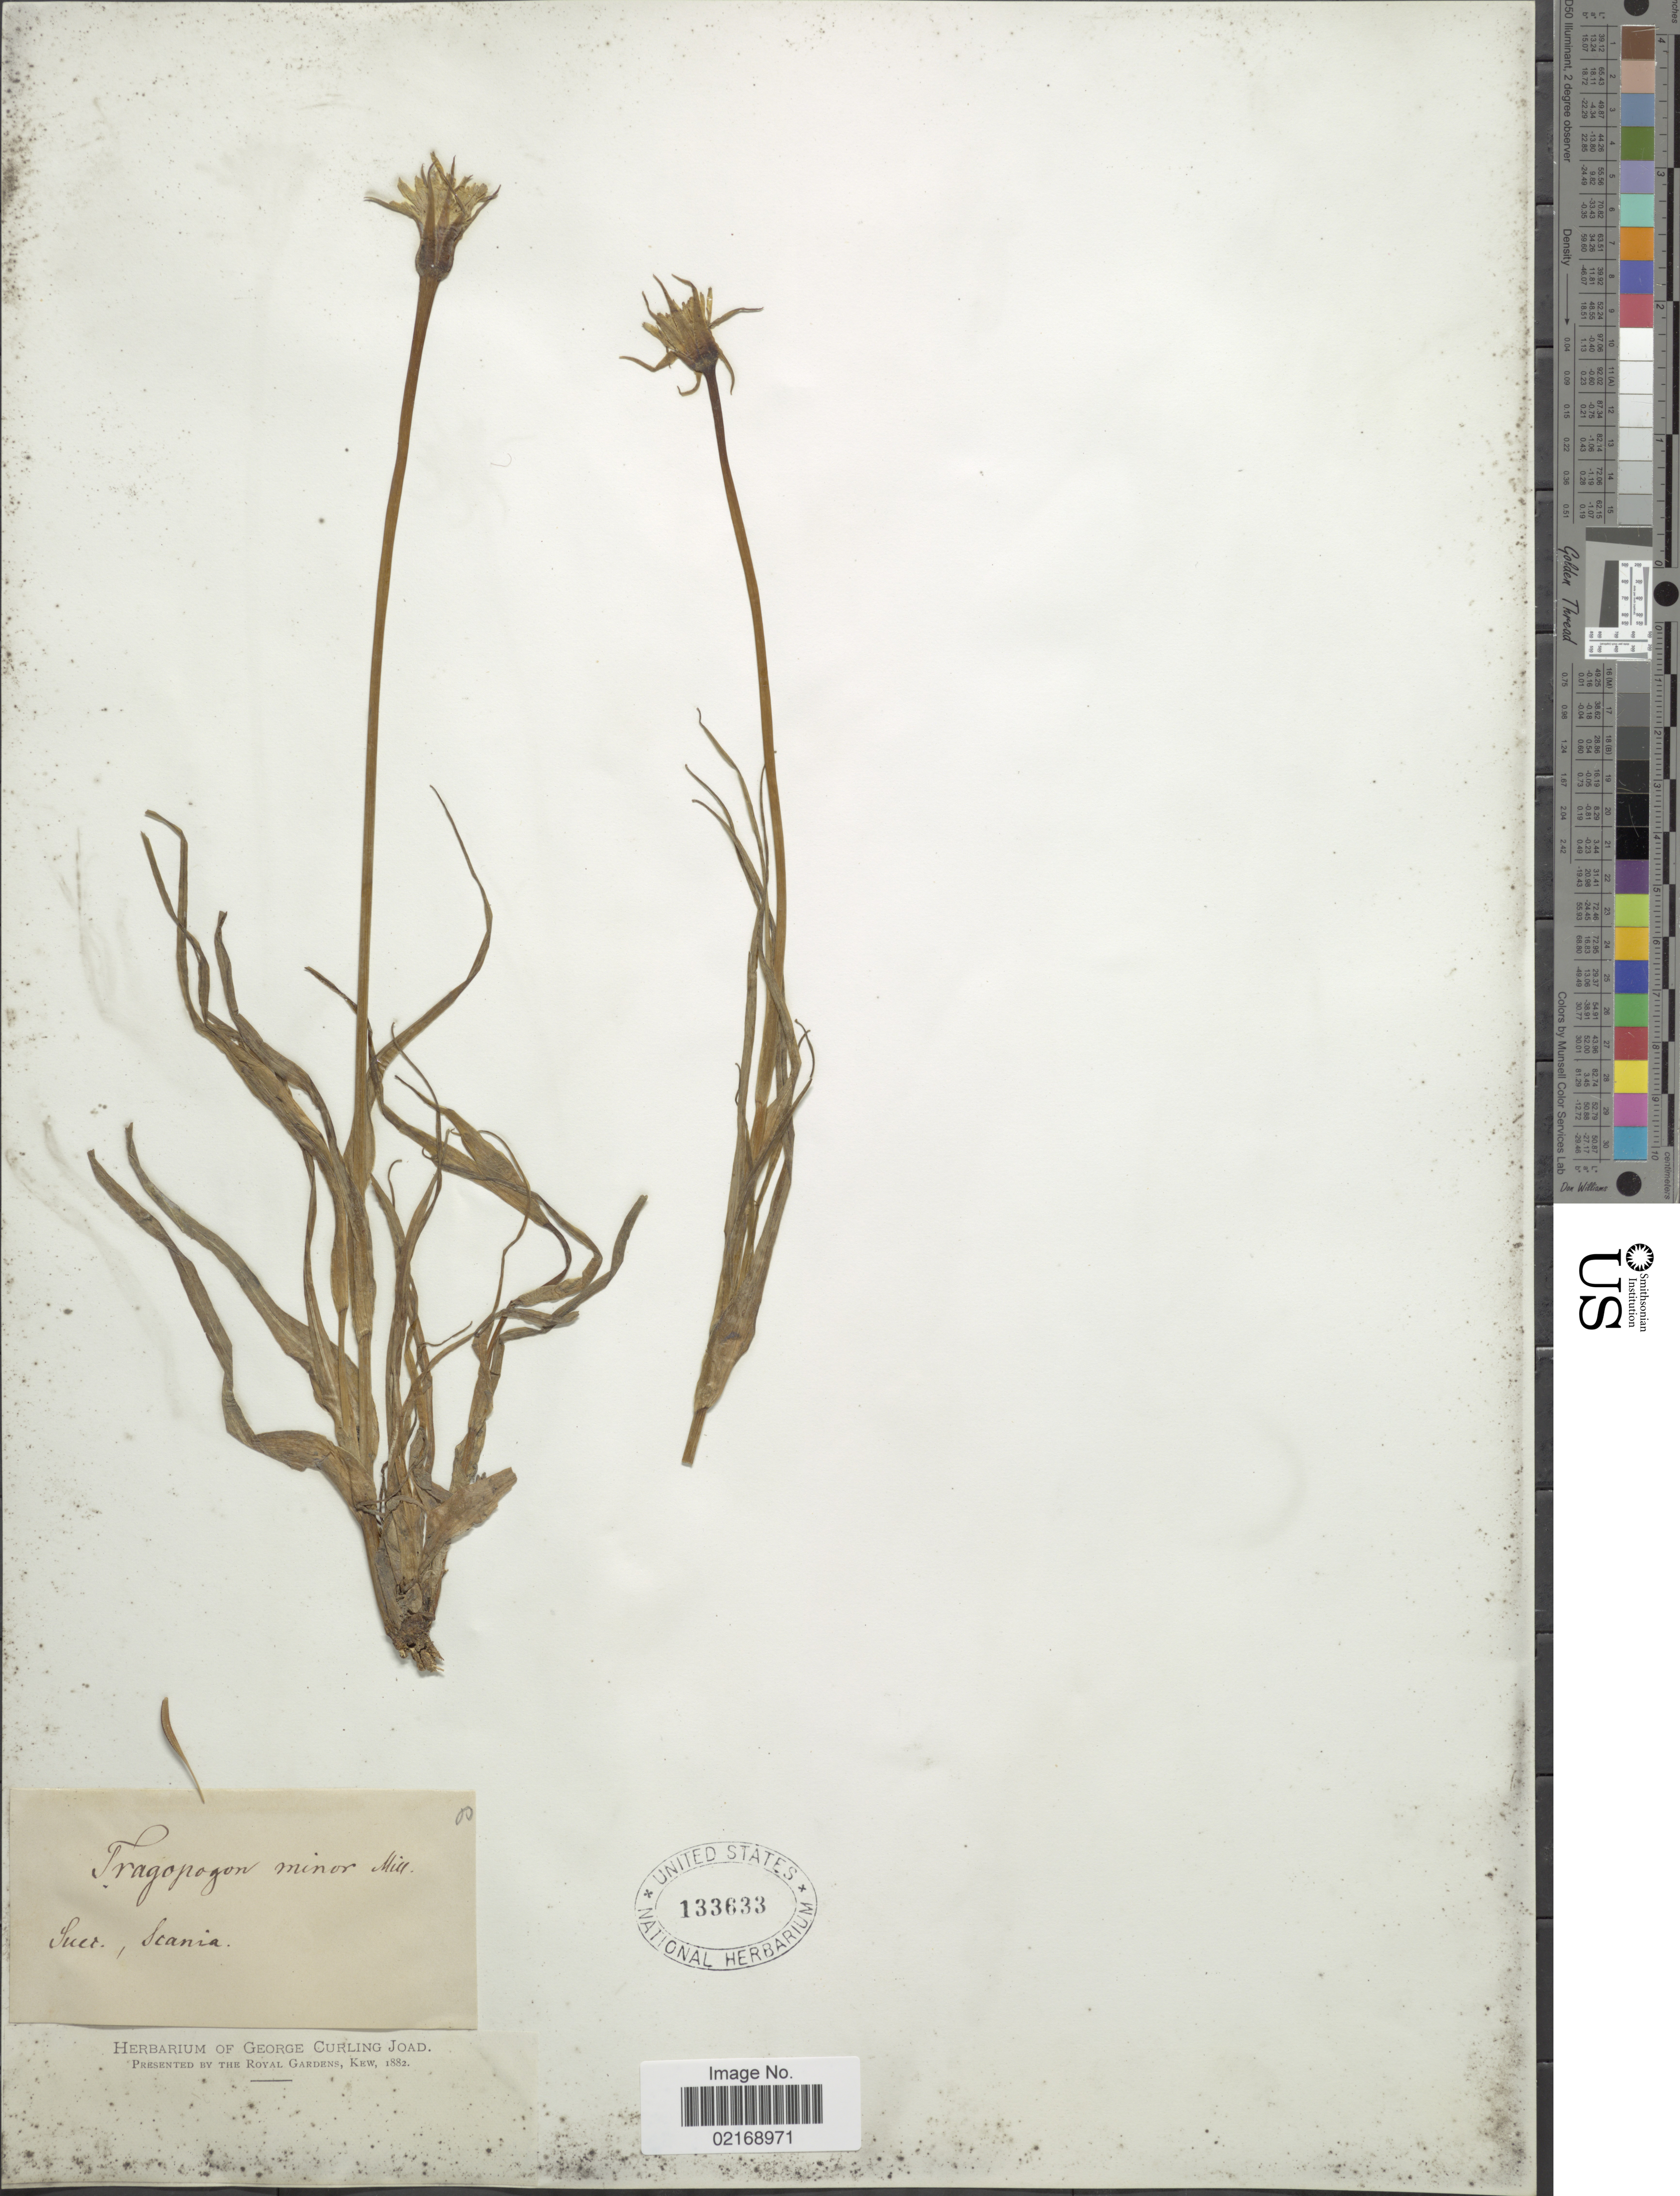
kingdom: Plantae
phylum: Tracheophyta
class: Magnoliopsida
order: Asterales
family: Asteraceae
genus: Tragopogon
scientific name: Tragopogon porrifolius subsp. minor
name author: (Mill.) Hartm.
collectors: ex herb. George Curling Joad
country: Sweden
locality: Suec., Scania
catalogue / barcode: US 133633